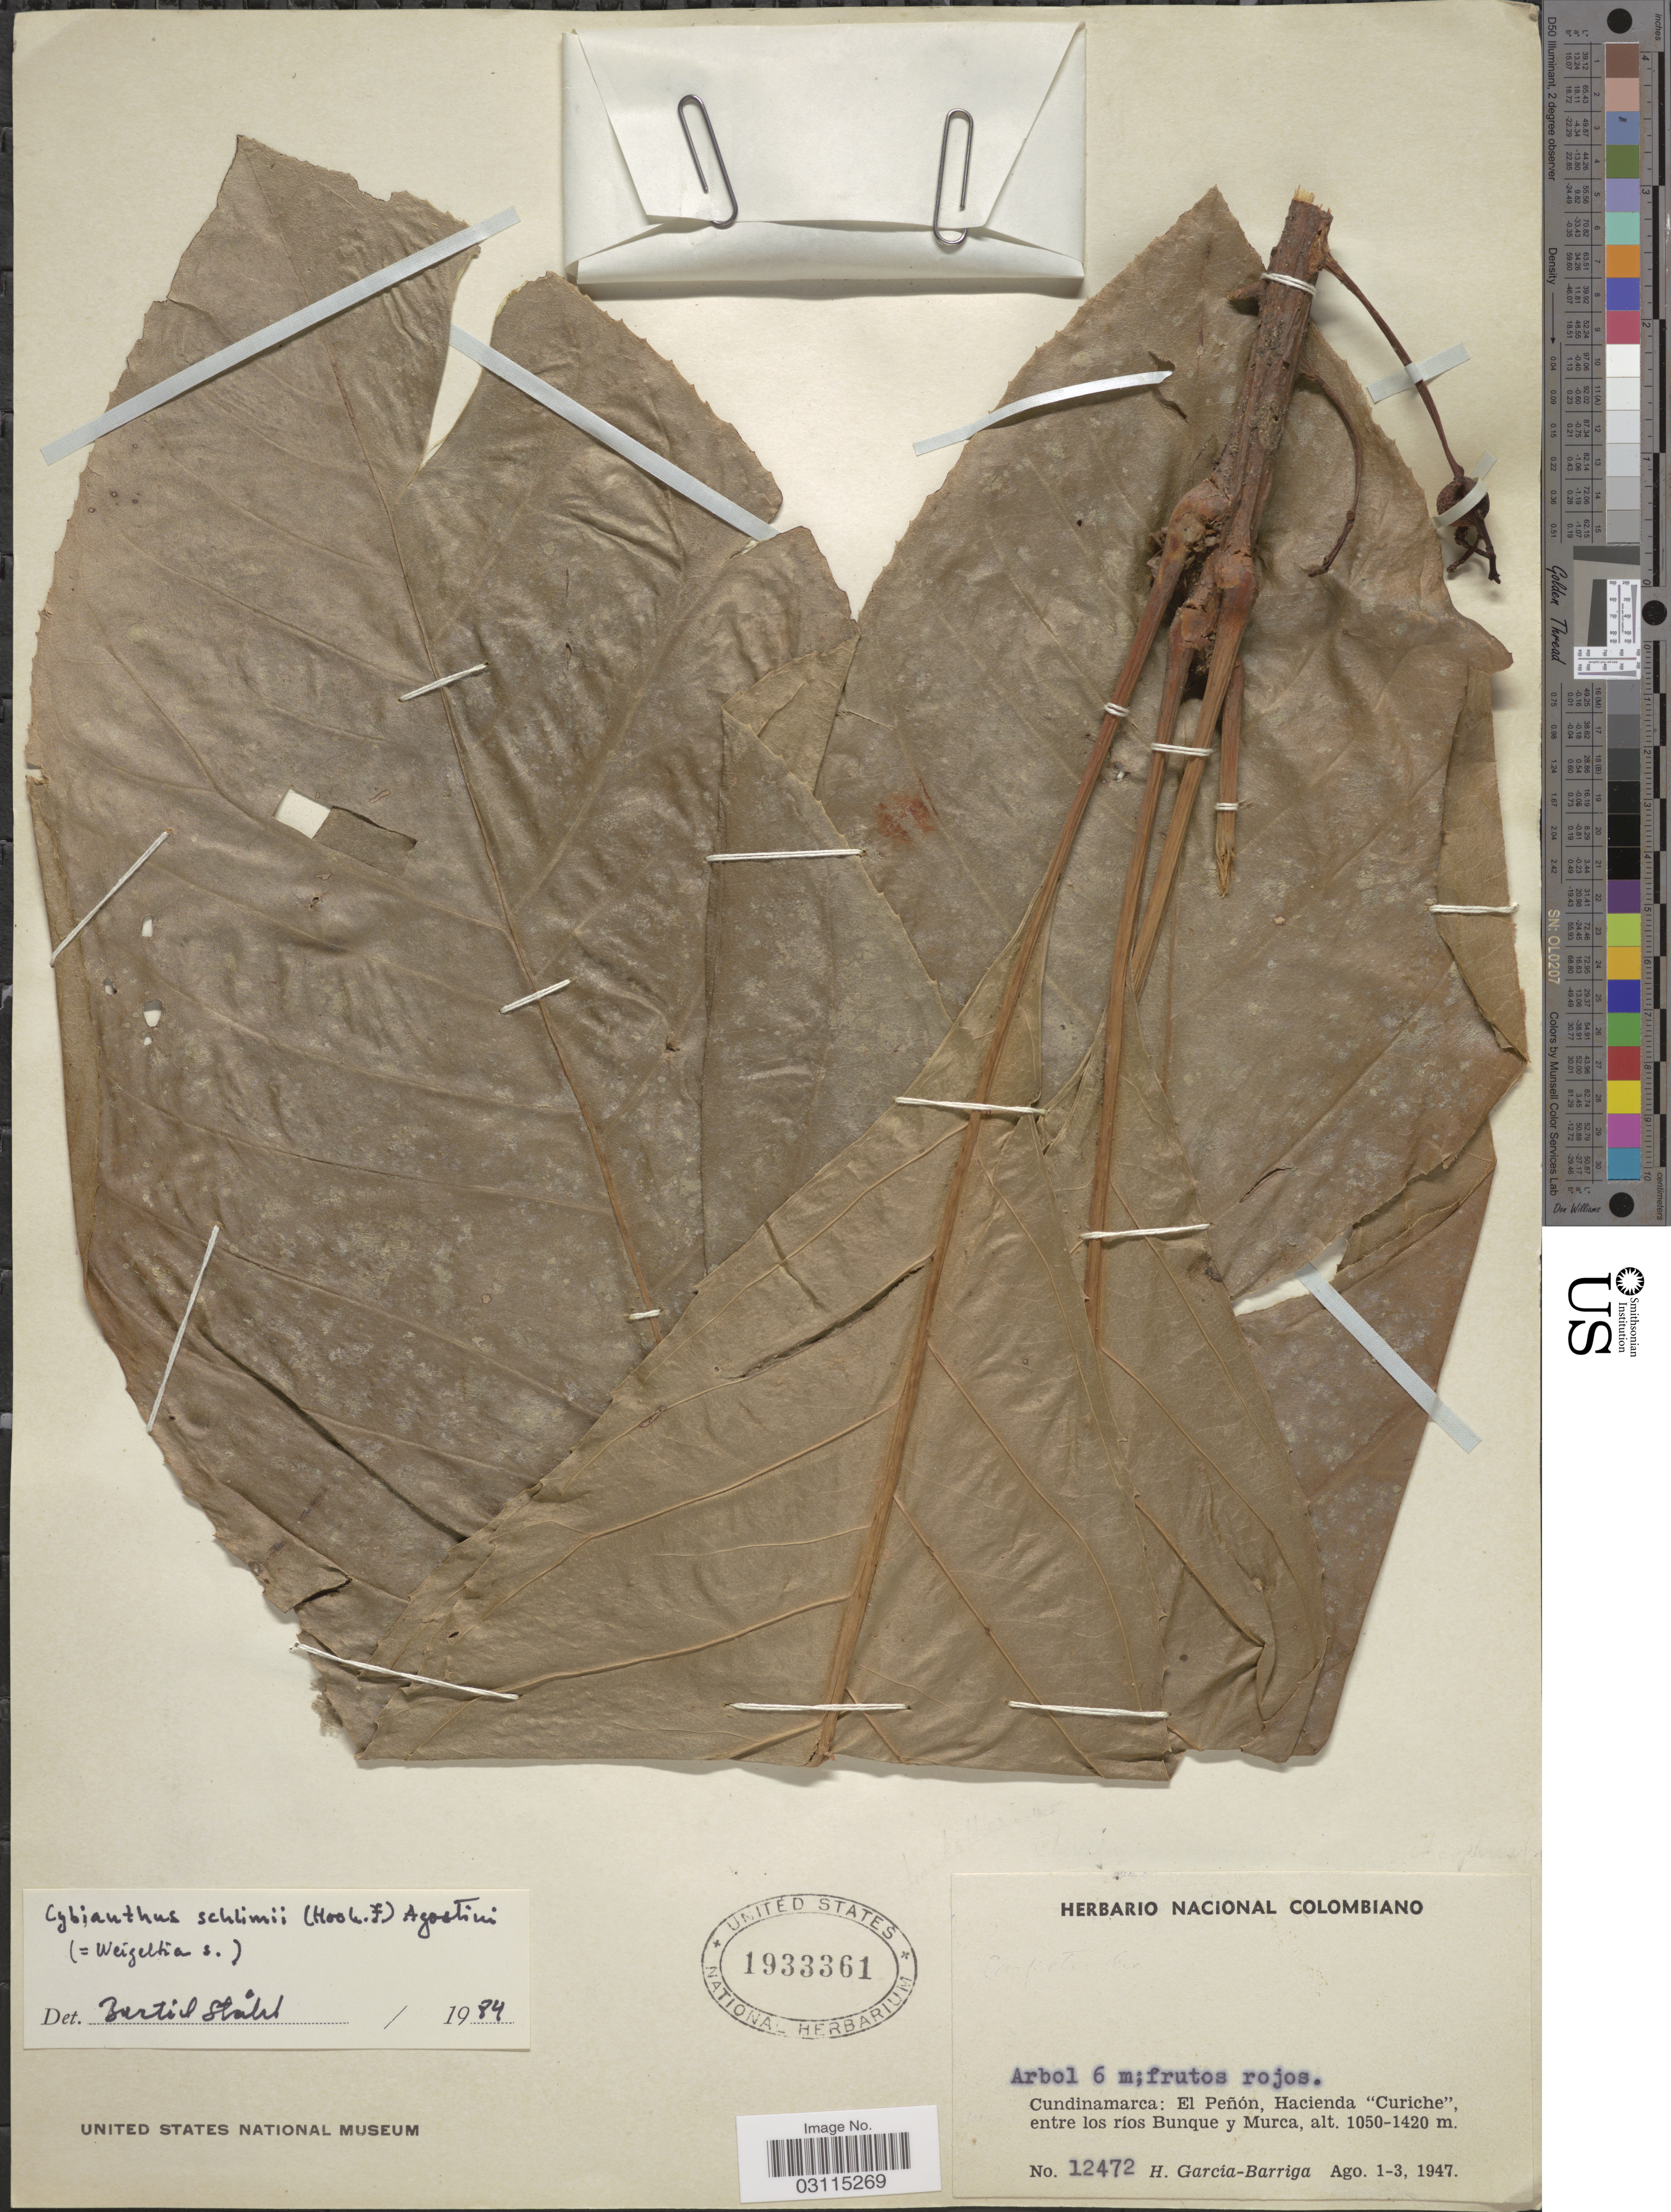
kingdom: Plantae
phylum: Tracheophyta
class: Magnoliopsida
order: Ericales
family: Primulaceae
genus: Cybianthus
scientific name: Cybianthus schlimii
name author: (Hook. f.) G. Agostini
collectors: H. García Barriga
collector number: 12472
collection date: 1947-08-01/1947-08-03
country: Colombia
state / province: Cundinamarca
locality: El Peñon, Hacienda "Curiche", entre los rios Bunque y Murca.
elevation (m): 1050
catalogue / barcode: US 1933361